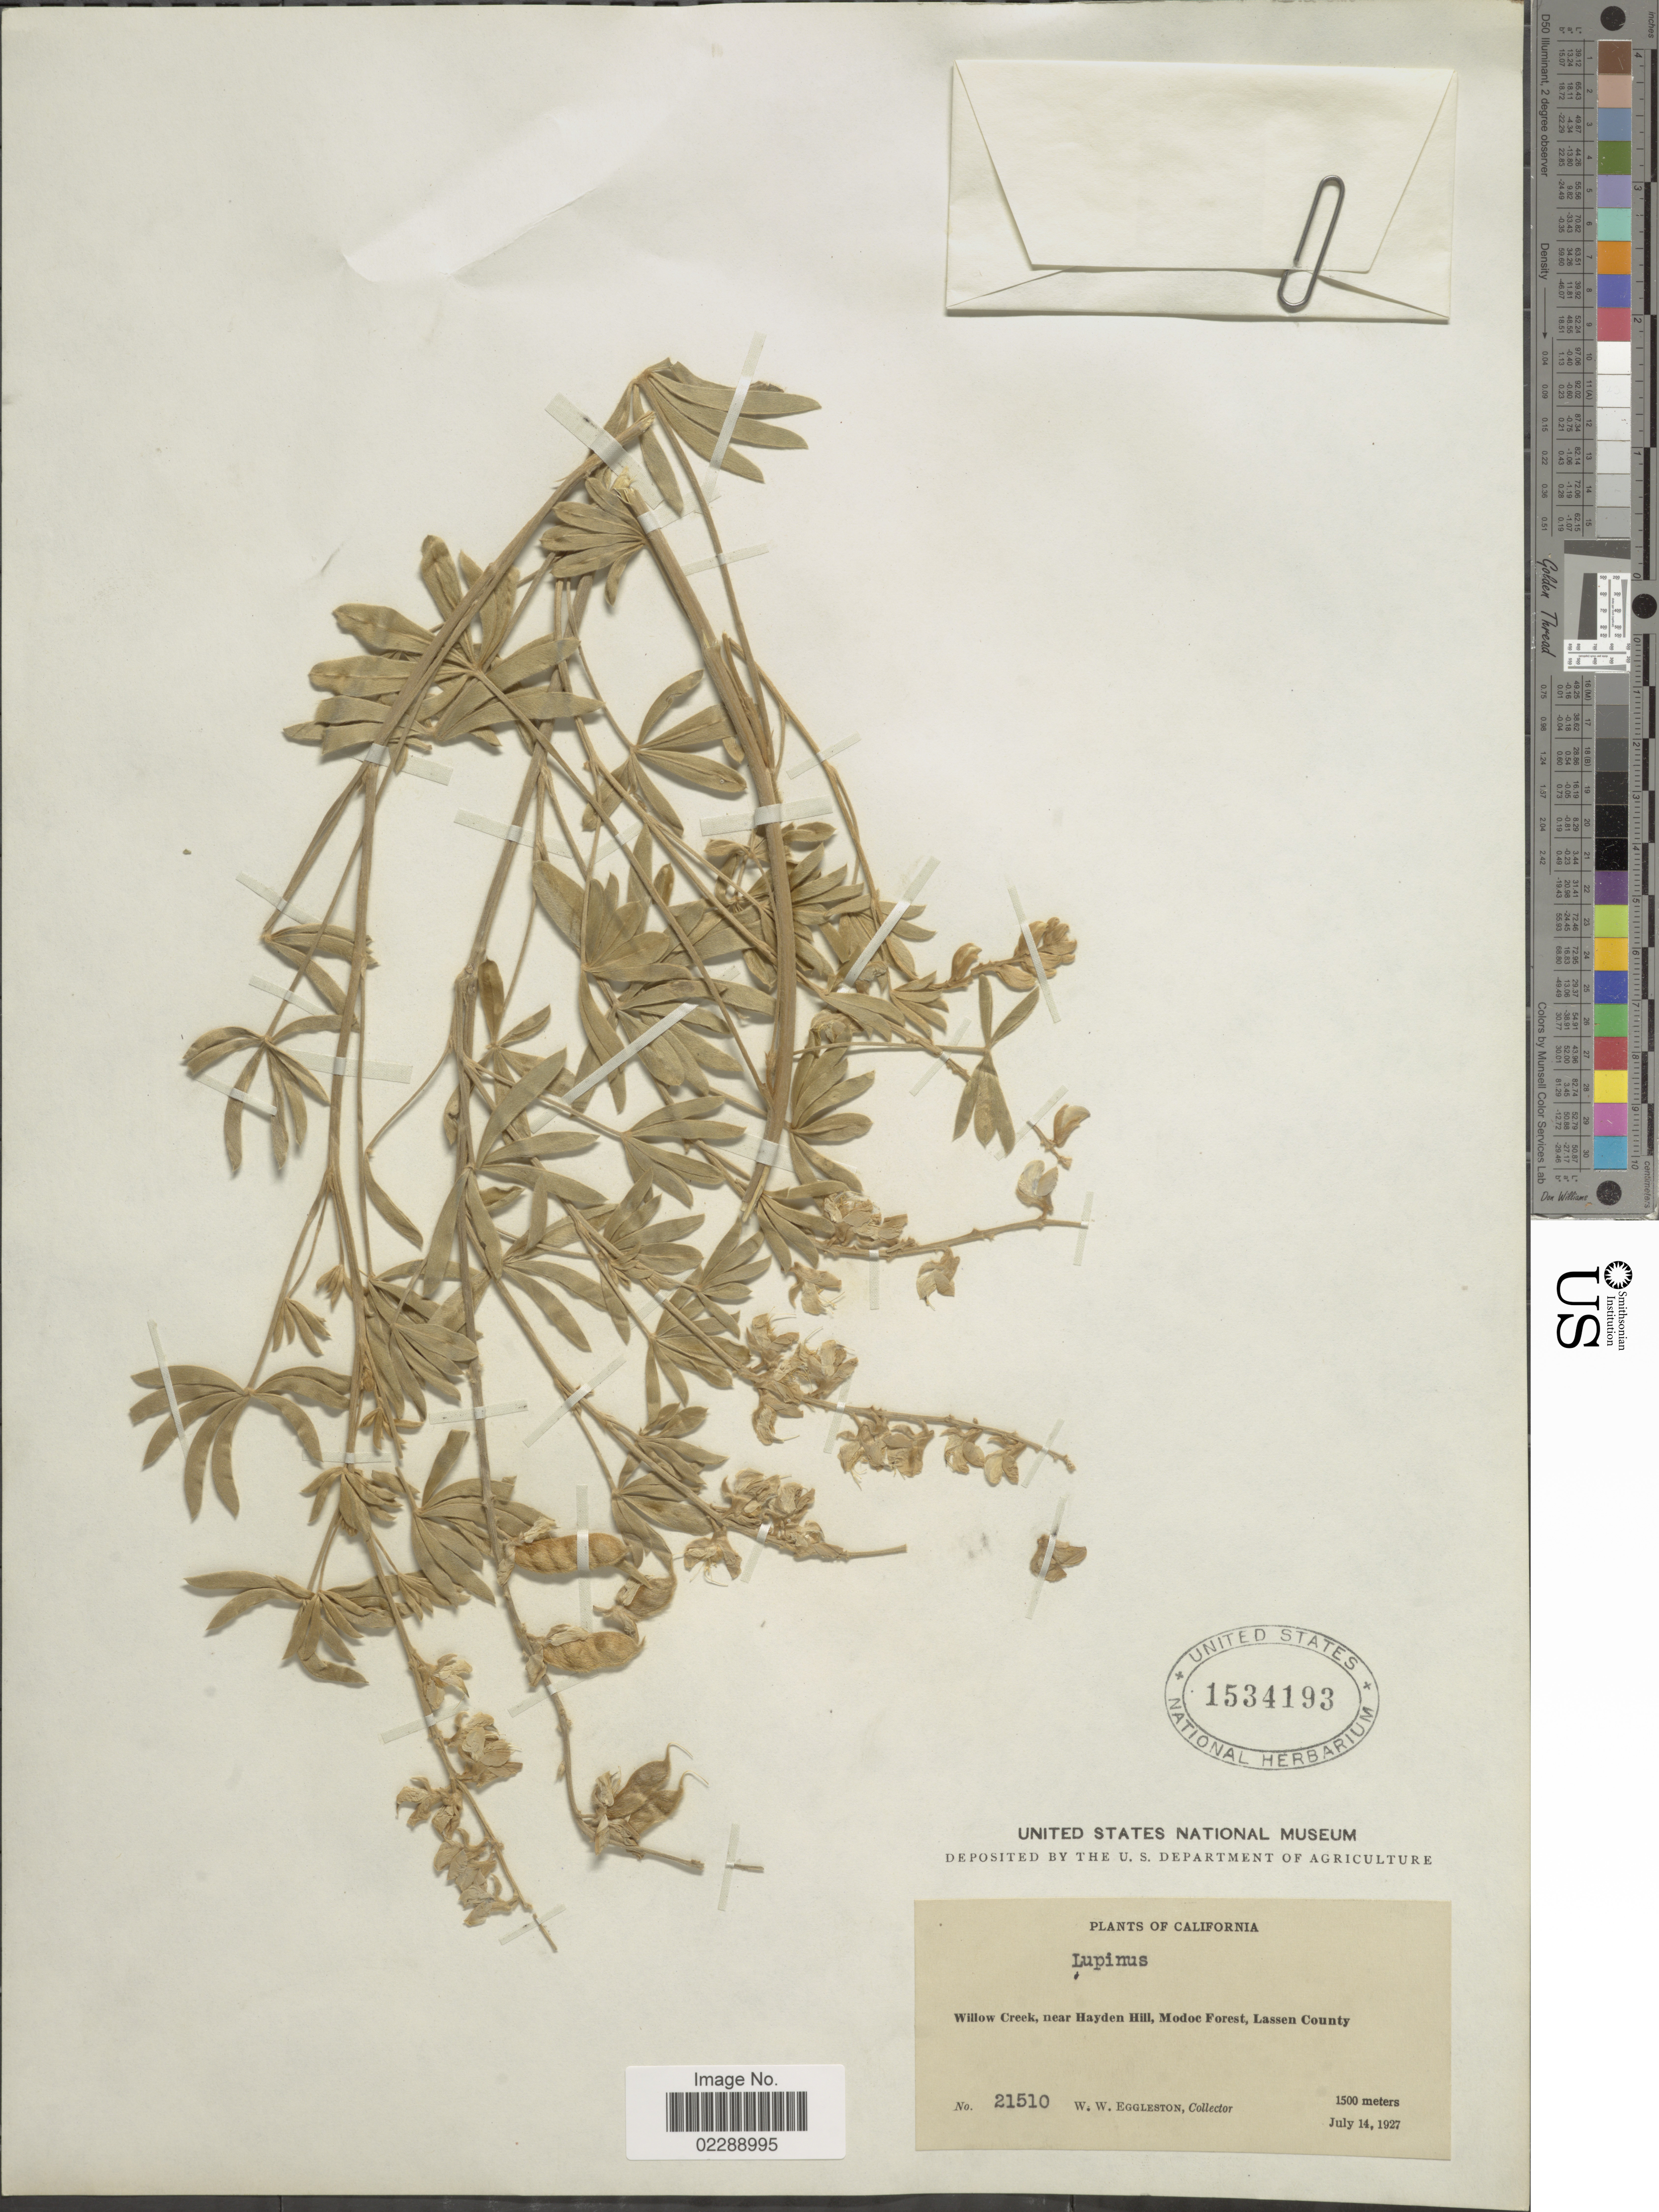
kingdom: Plantae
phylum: Tracheophyta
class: Magnoliopsida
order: Fabales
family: Fabaceae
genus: Lupinus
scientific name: Lupinus sp.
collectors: W. W. Eggleston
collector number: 21510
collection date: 1927-07-14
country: United States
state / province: California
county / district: Lassen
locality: Willow Creek, near Hayden Hoill, Modoc Forest, Lassen County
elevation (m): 1500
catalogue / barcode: US 1534193